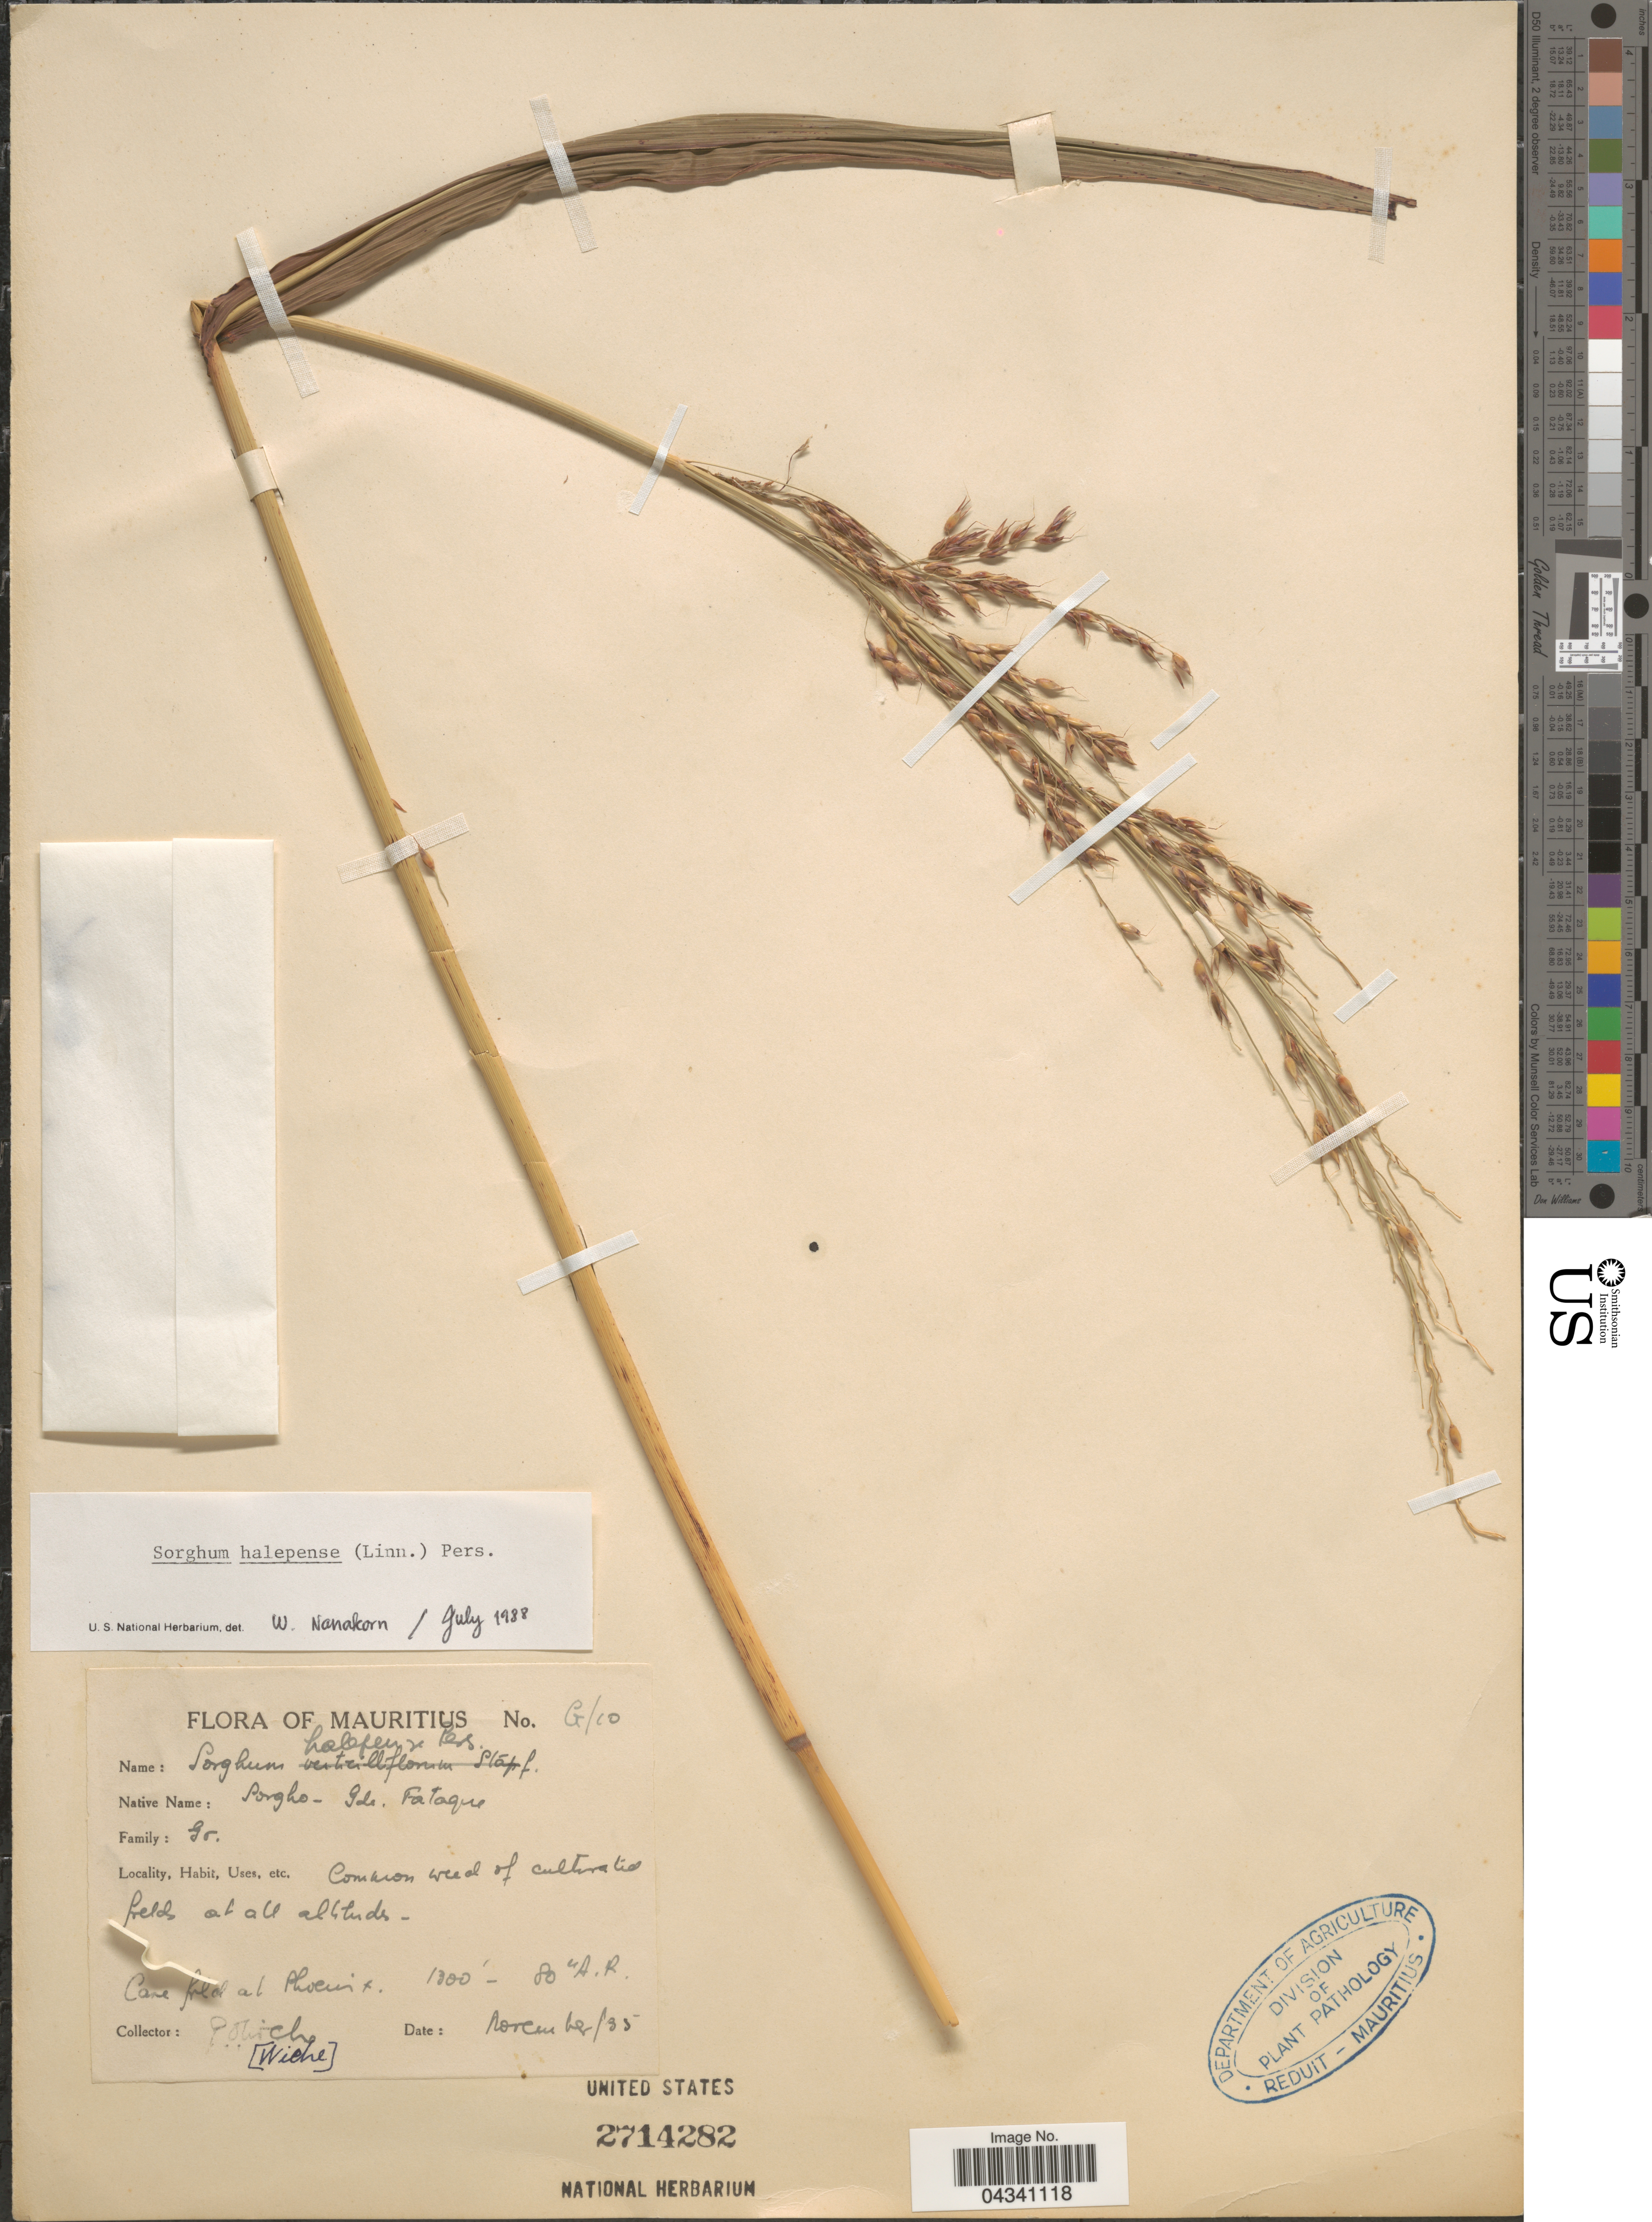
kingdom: Plantae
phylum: Tracheophyta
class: Liliopsida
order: Poales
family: Poaceae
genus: Sorghum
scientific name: Sorghum halepense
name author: (L.) Pers.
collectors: P. Wiehe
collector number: G/10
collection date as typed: Transcribed d/m/y: /11/35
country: Mauritius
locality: Cane field at Phoenix.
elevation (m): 396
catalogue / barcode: US 2714282